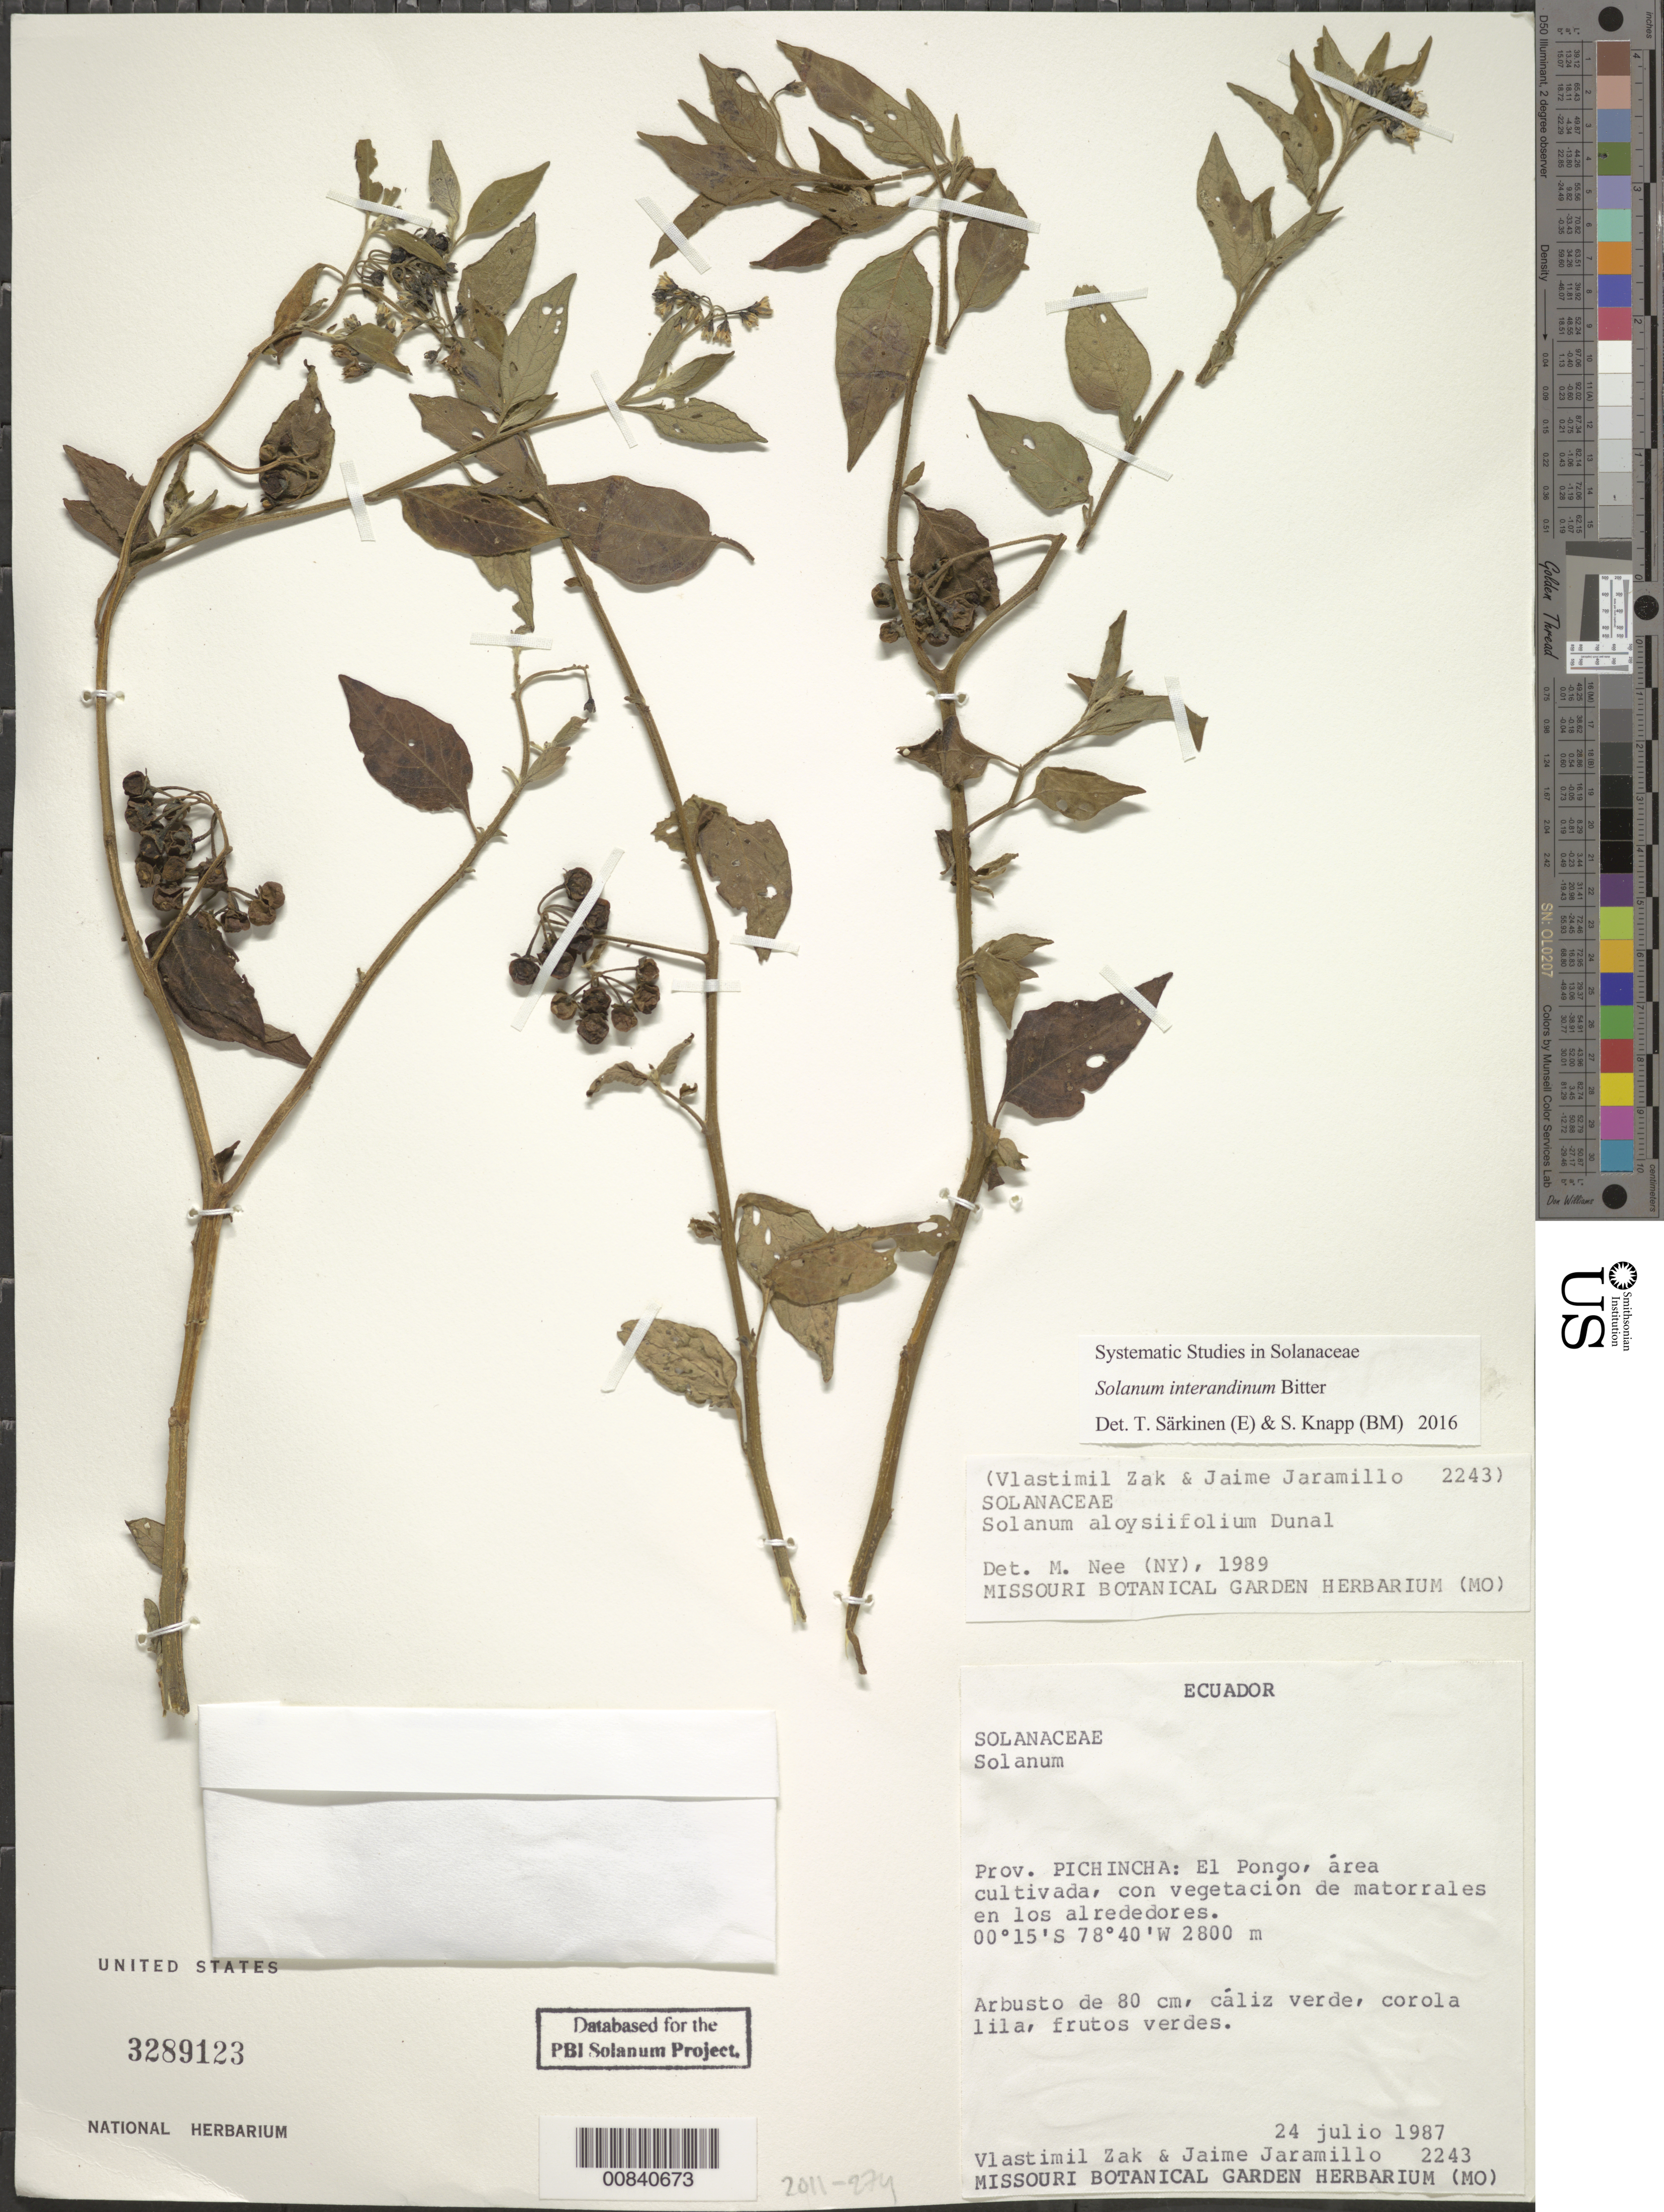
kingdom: Plantae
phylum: Tracheophyta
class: Magnoliopsida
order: Solanales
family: Solanaceae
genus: Solanum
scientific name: Solanum interandinum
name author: Bitter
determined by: Särkinen, T.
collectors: V. Zak & J. L. Jaramillo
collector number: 2243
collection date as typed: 24 Jul 1987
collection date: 1987-07-24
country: Ecuador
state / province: Pichincha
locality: El Pongo, area cultivada, con vegetacion de matorrales en los alrededores.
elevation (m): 2800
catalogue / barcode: US 3289123